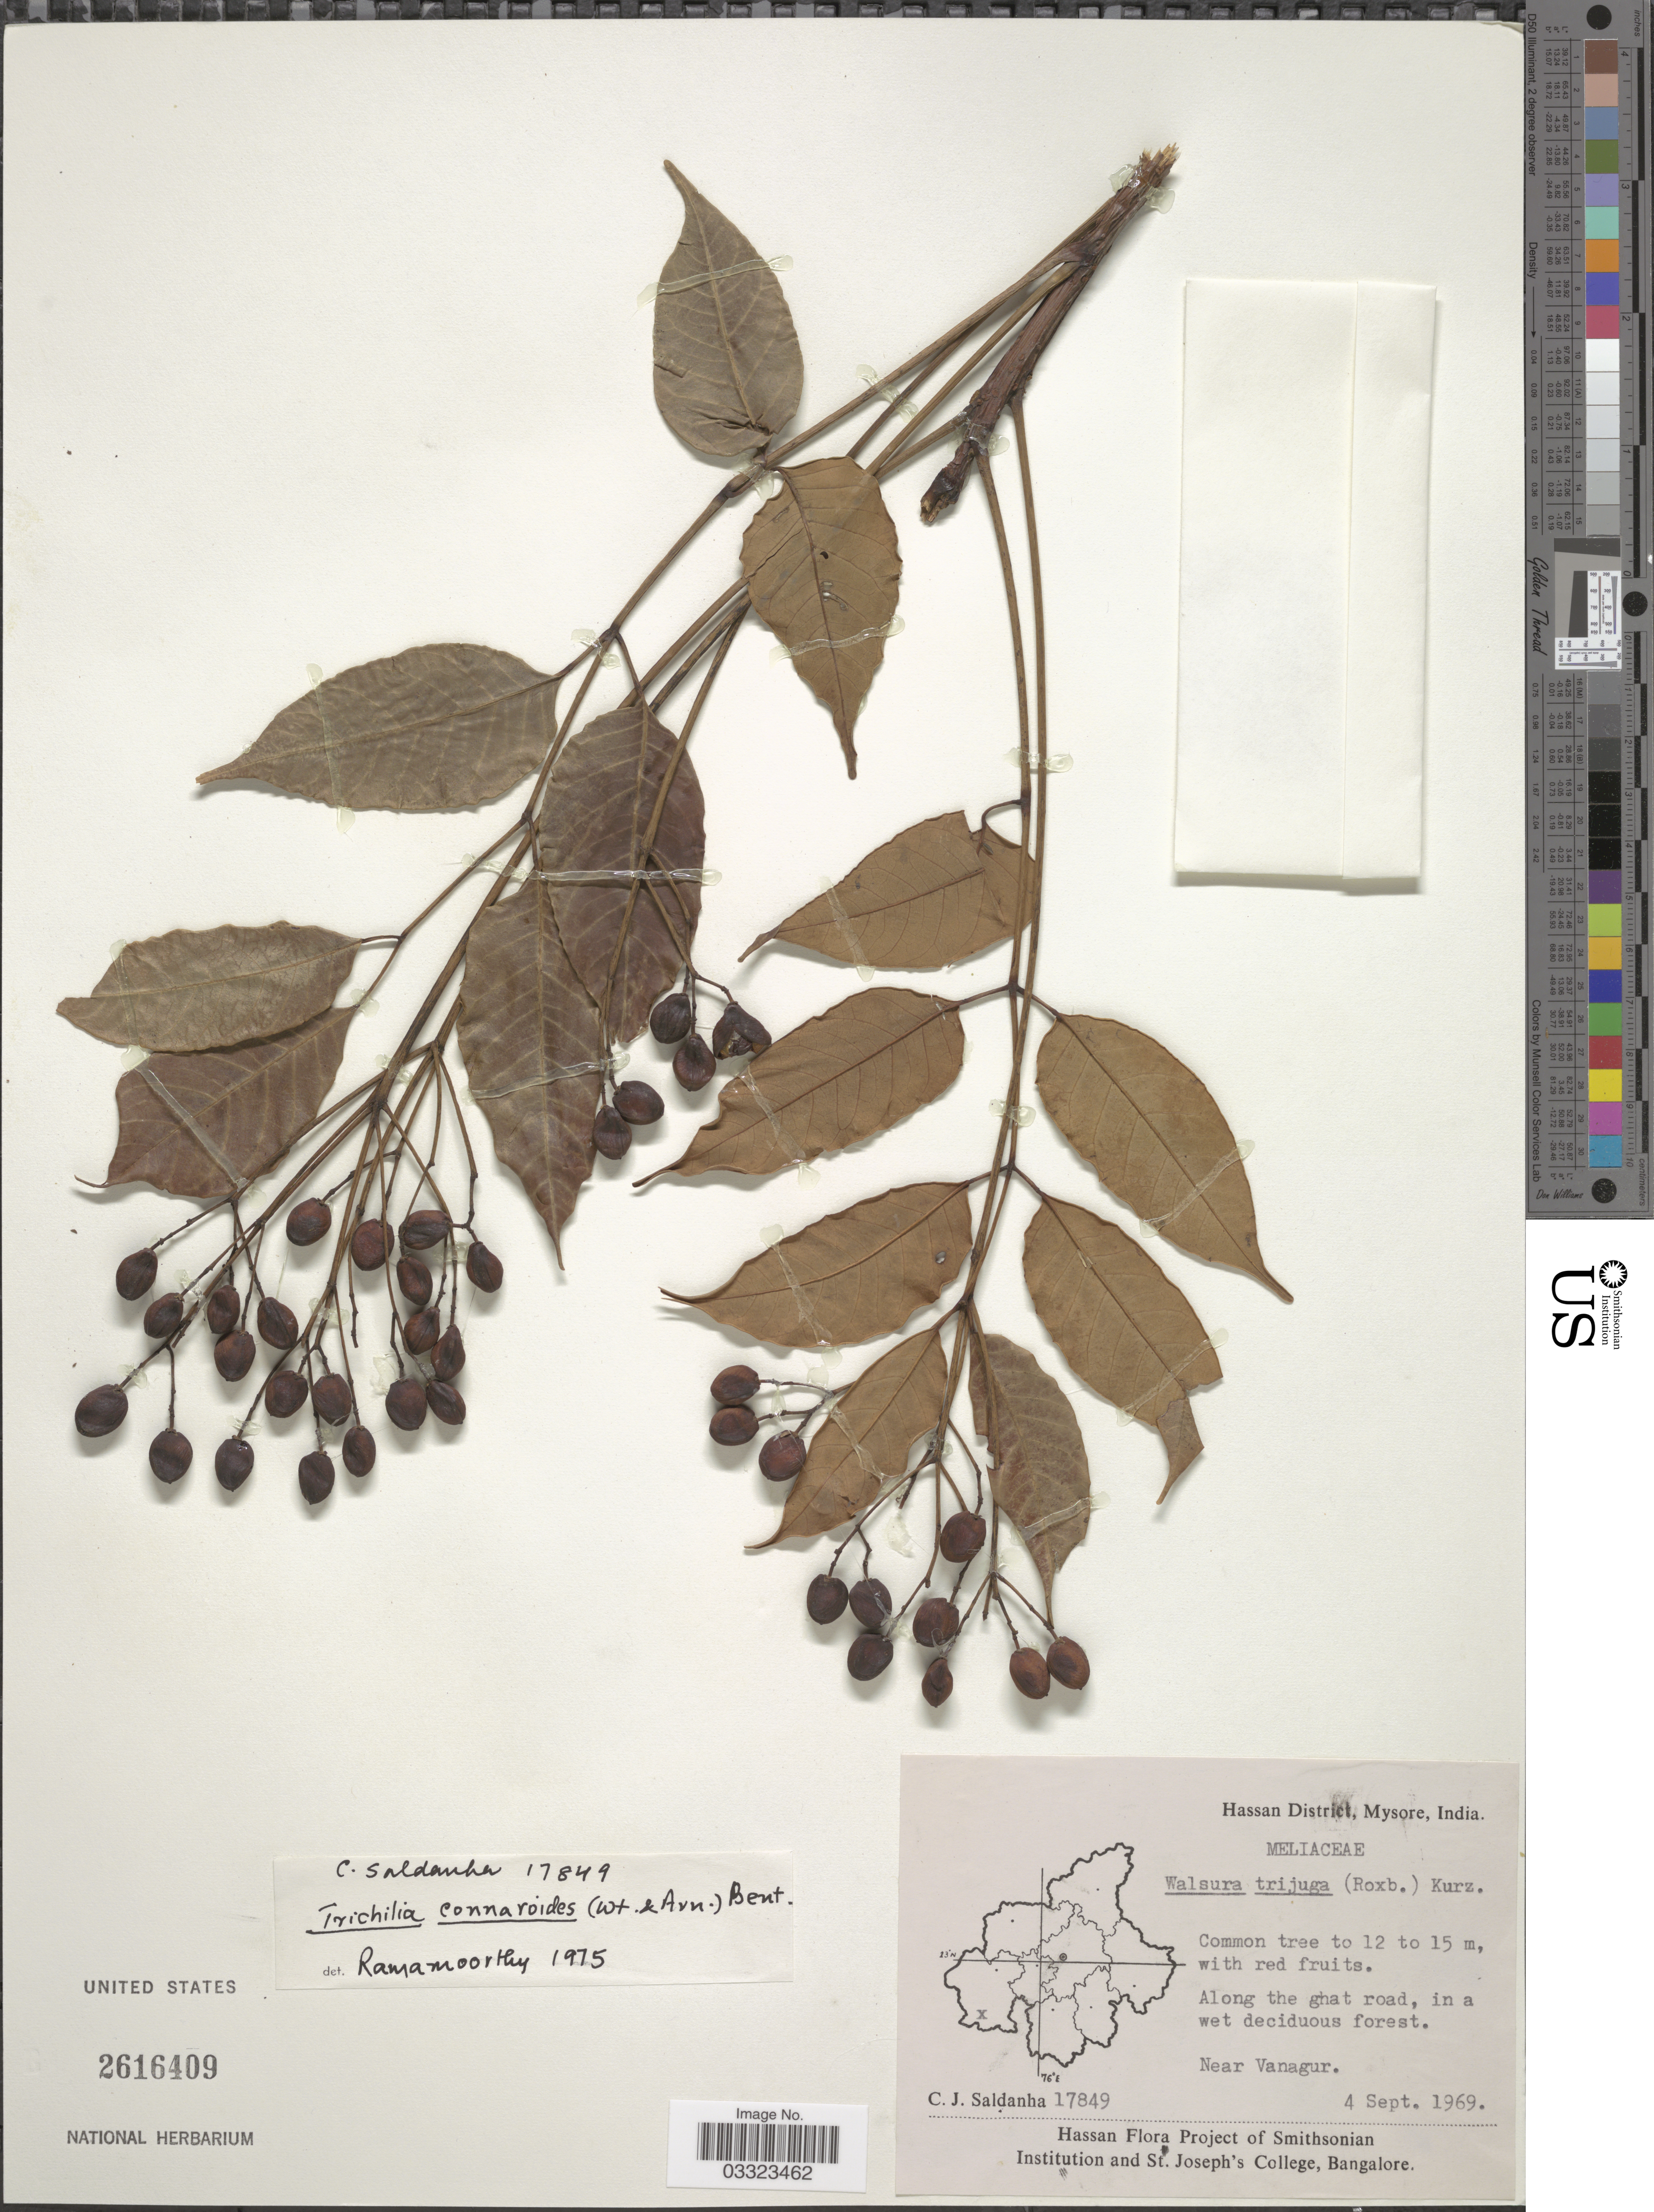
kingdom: Plantae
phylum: Tracheophyta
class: Magnoliopsida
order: Sapindales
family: Meliaceae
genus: Trichilia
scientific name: Trichilia connaroides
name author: (Wight & Arn.) Bentv.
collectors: C. J. Saldanha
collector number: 17849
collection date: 1969-09-04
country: India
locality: Hassan District, Mysore, Near Vanagur.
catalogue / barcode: US 2616409